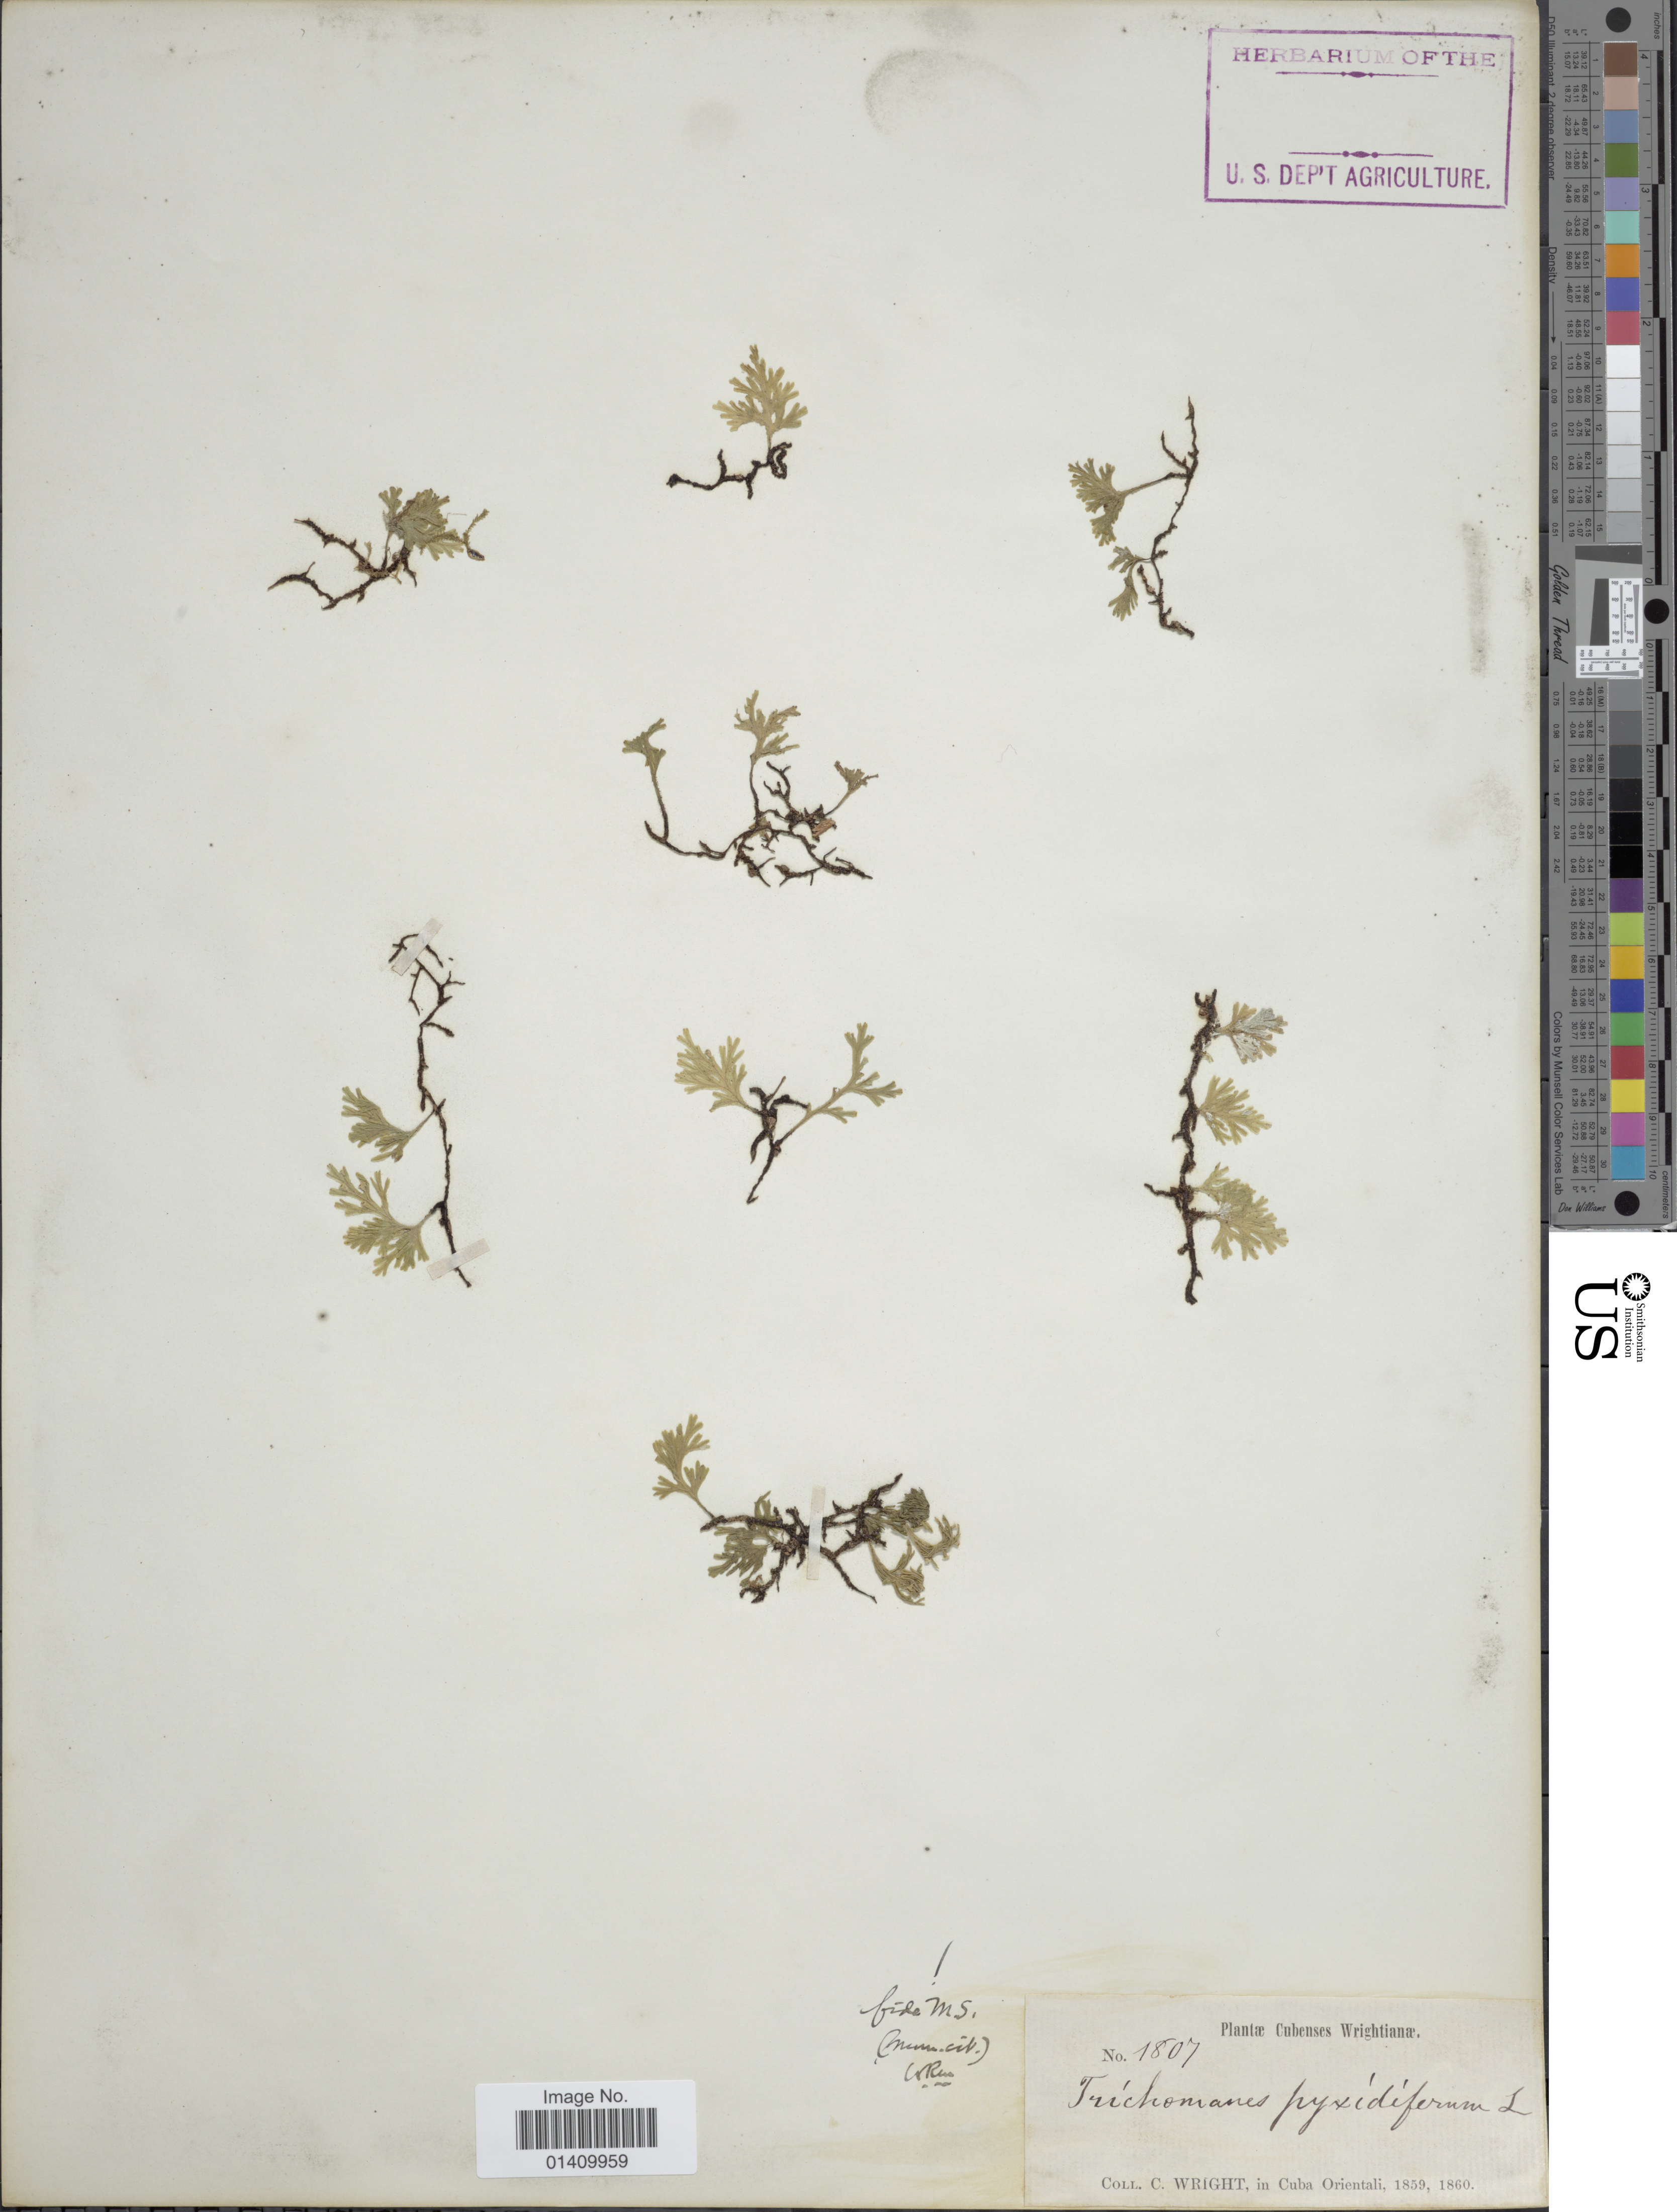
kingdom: Plantae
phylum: Tracheophyta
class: Polypodiopsida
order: Hymenophyllales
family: Hymenophyllaceae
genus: Polyphlebium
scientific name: Polyphlebium pyxidiferum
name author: (L.) Ebihara & Dubuisson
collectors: C. Wright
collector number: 1807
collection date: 1859/1860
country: Cuba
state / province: Oriente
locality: Cuba Orientali